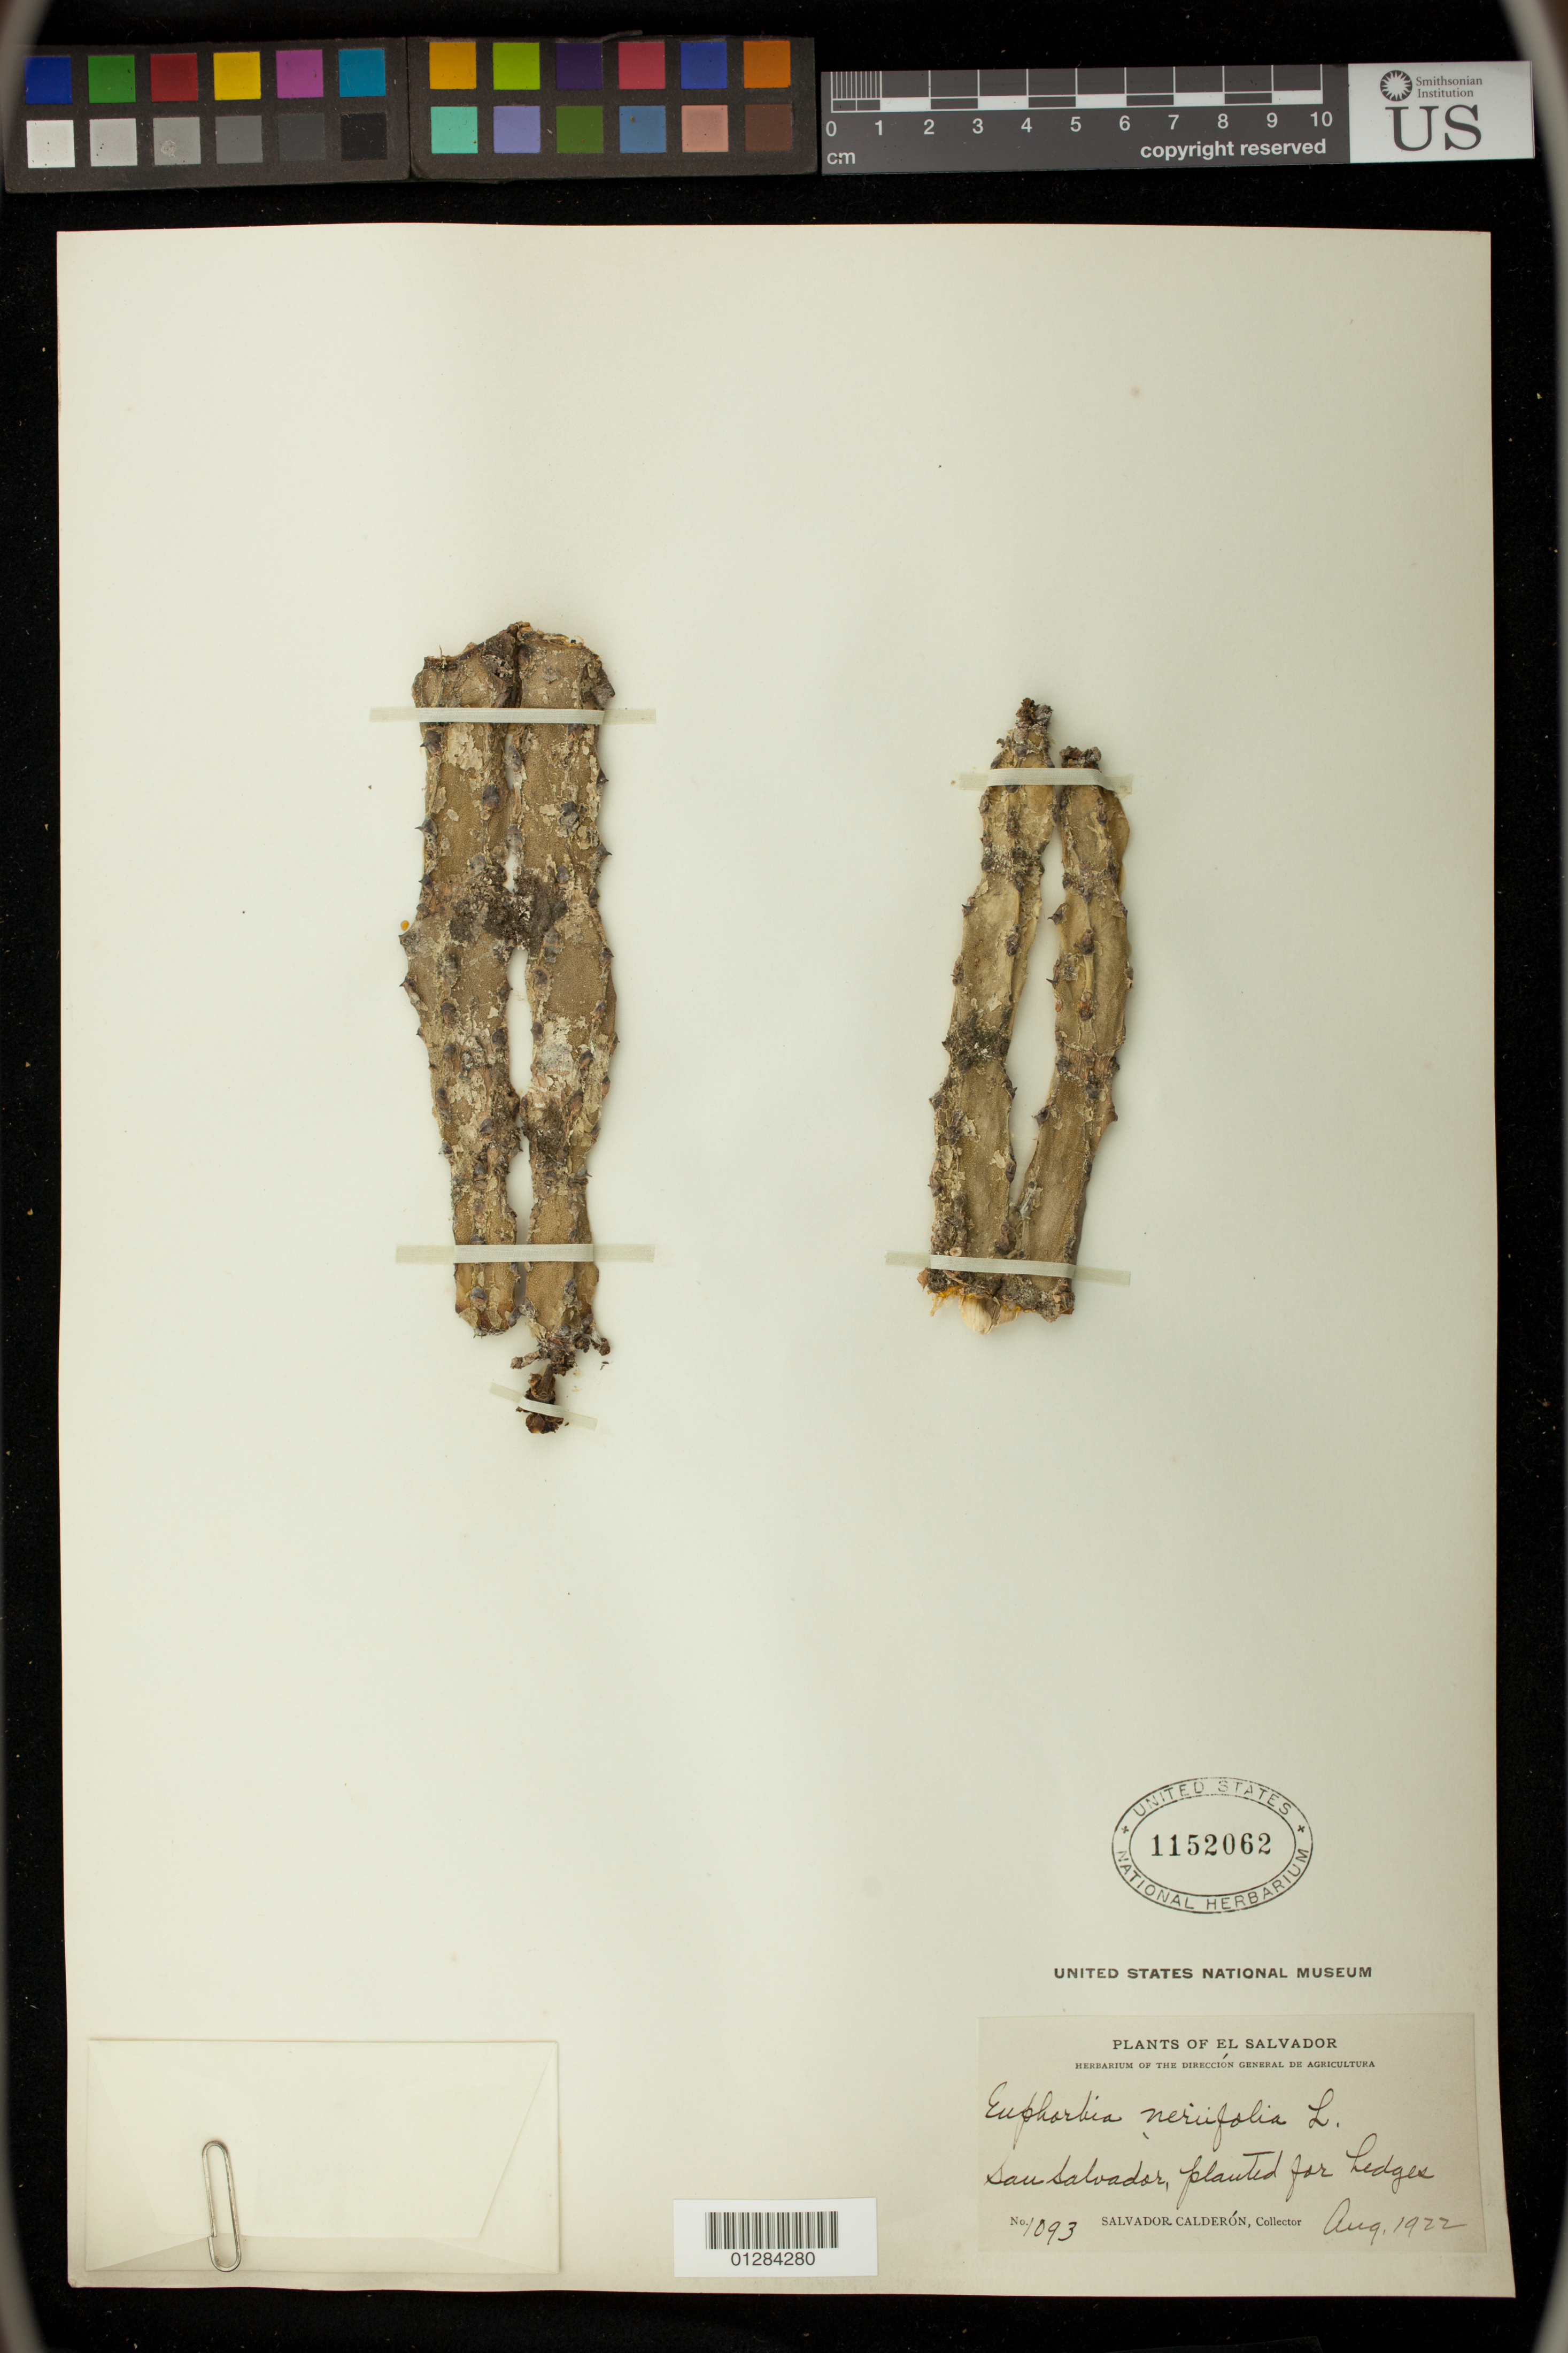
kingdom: Plantae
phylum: Tracheophyta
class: Magnoliopsida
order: Malpighiales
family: Euphorbiaceae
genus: Euphorbia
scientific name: Euphorbia neriifolia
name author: L.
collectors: S. Calderón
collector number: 1093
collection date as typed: Aug 1922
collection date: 1922-08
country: El Salvador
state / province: San Salvador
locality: San salvador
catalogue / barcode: US 1152062